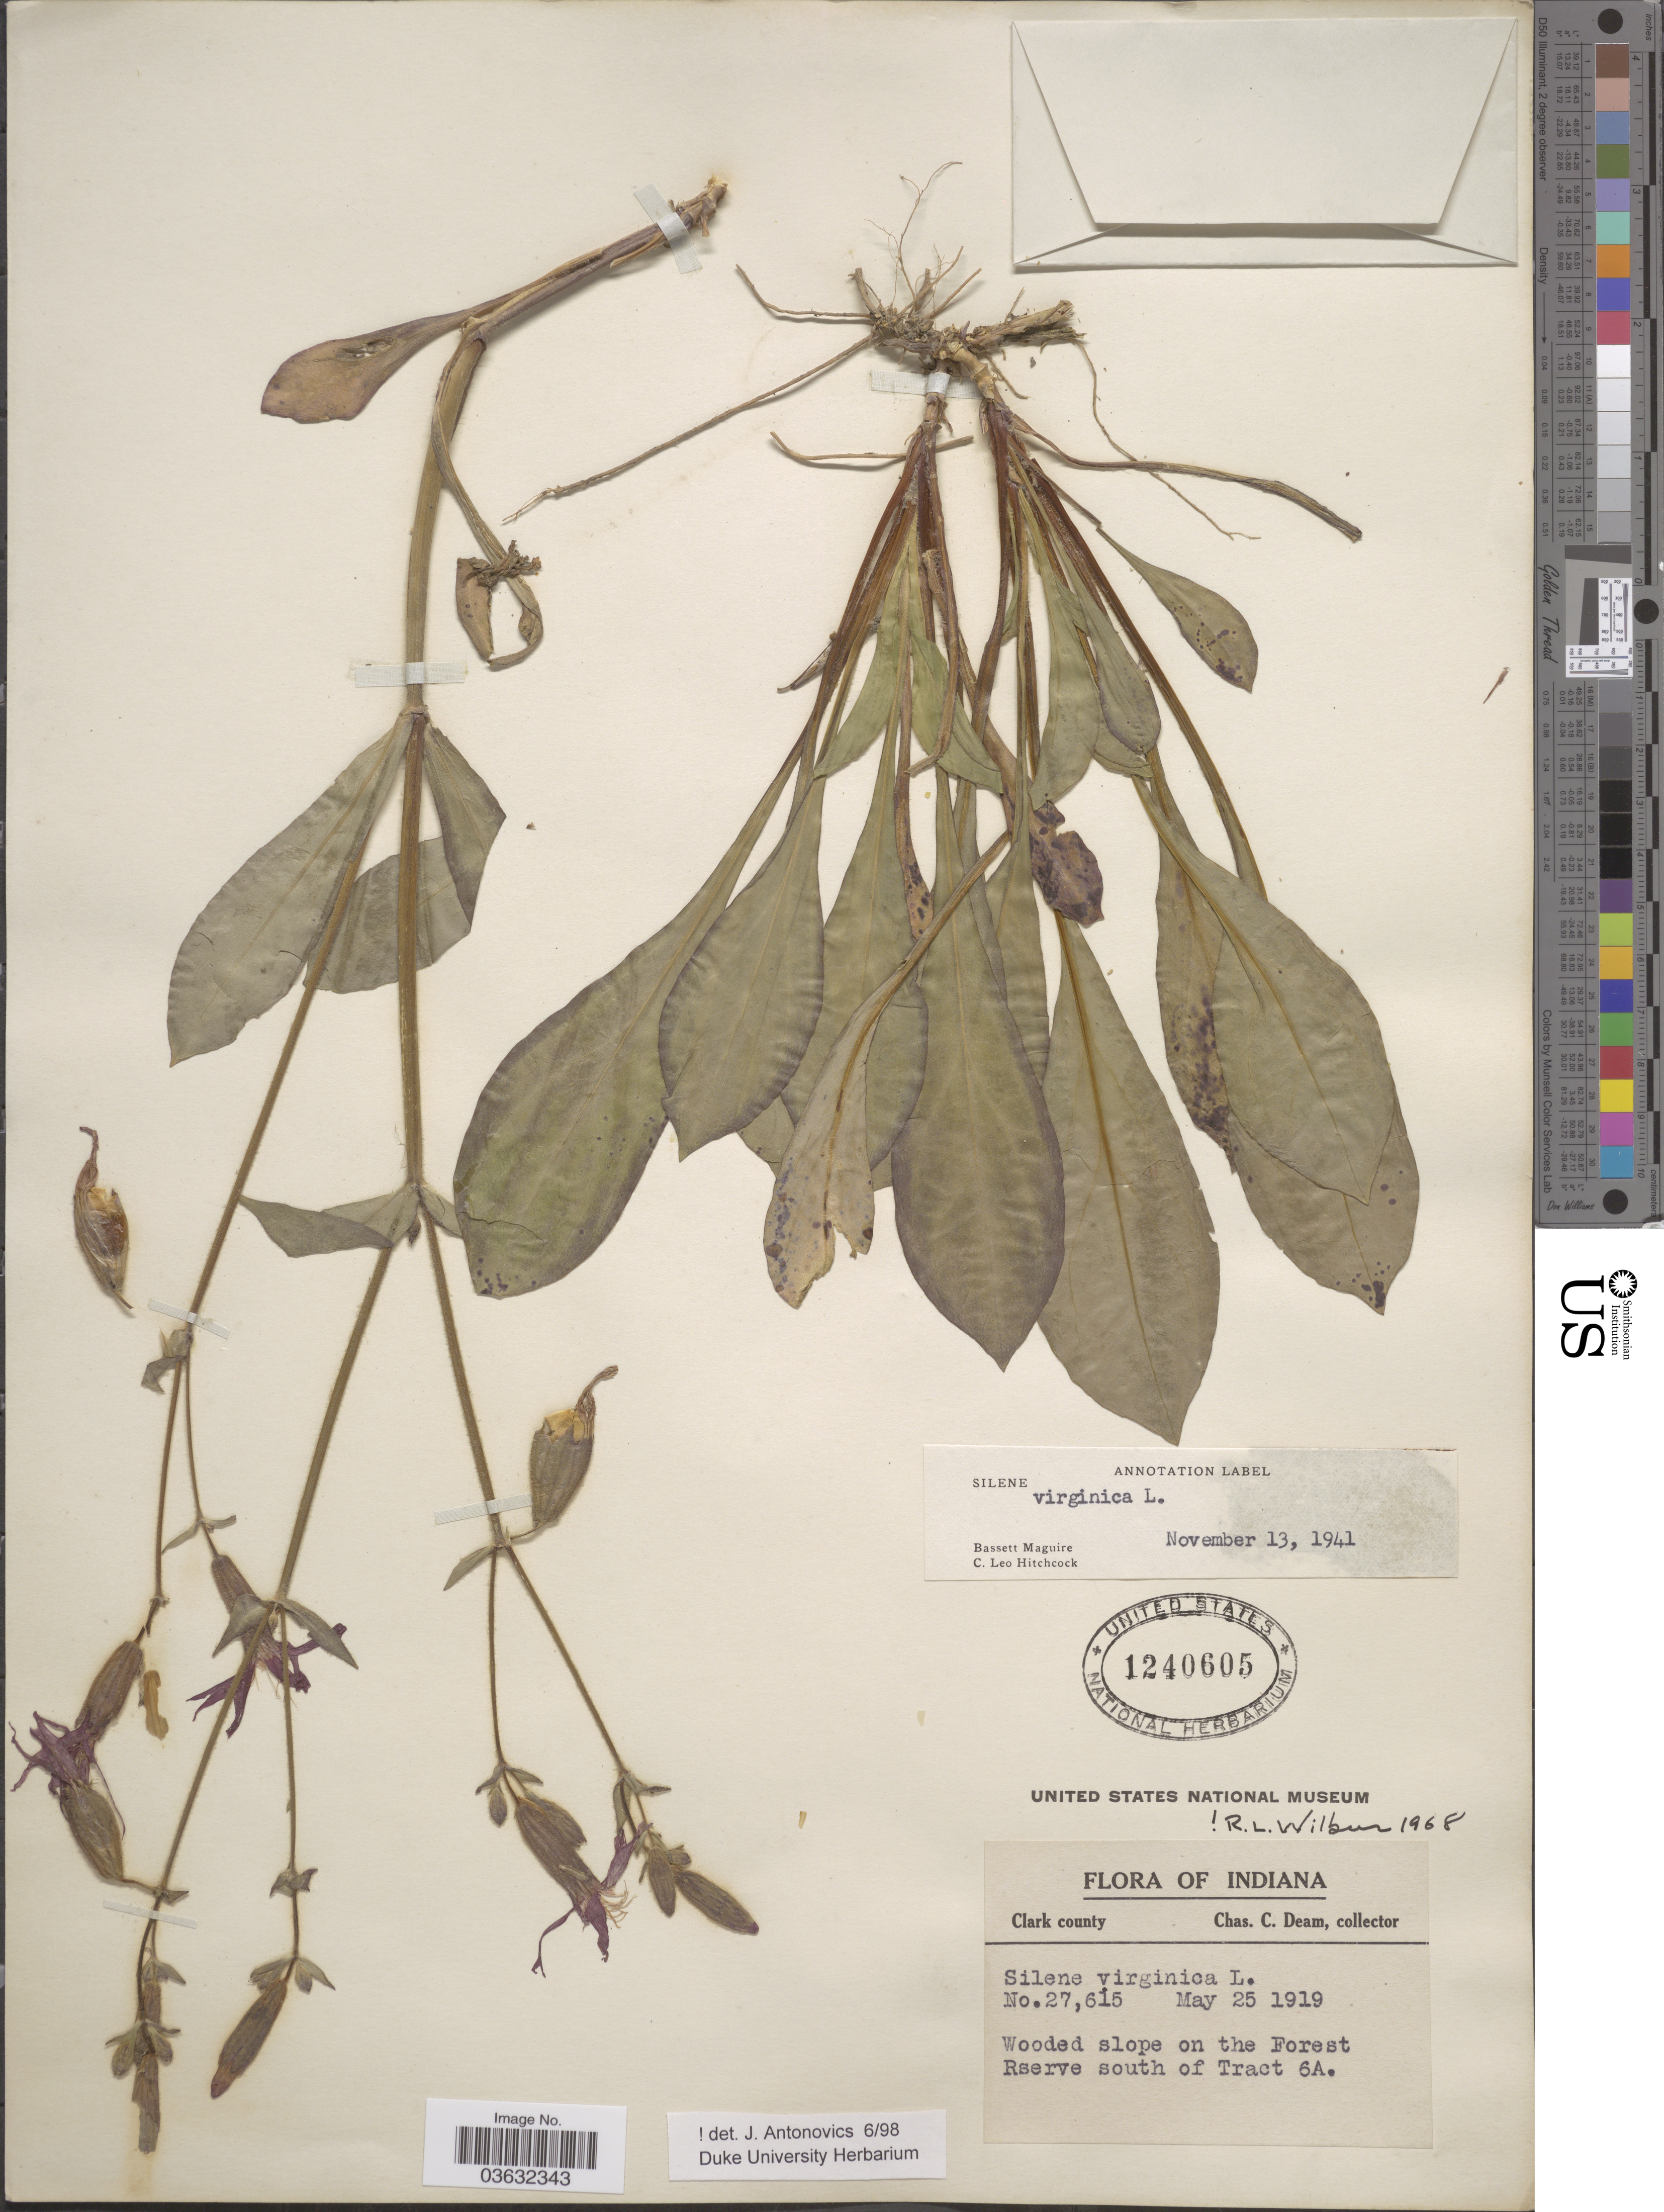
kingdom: Plantae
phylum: Tracheophyta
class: Magnoliopsida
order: Caryophyllales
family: Caryophyllaceae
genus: Silene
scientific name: Silene virginica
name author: L.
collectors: C. C. Deam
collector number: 27615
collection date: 1919-05-25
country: United States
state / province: Indiana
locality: Clark county. Wooded slope on the Forest Reserve south of Tract 6A.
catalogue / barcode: US 1240605